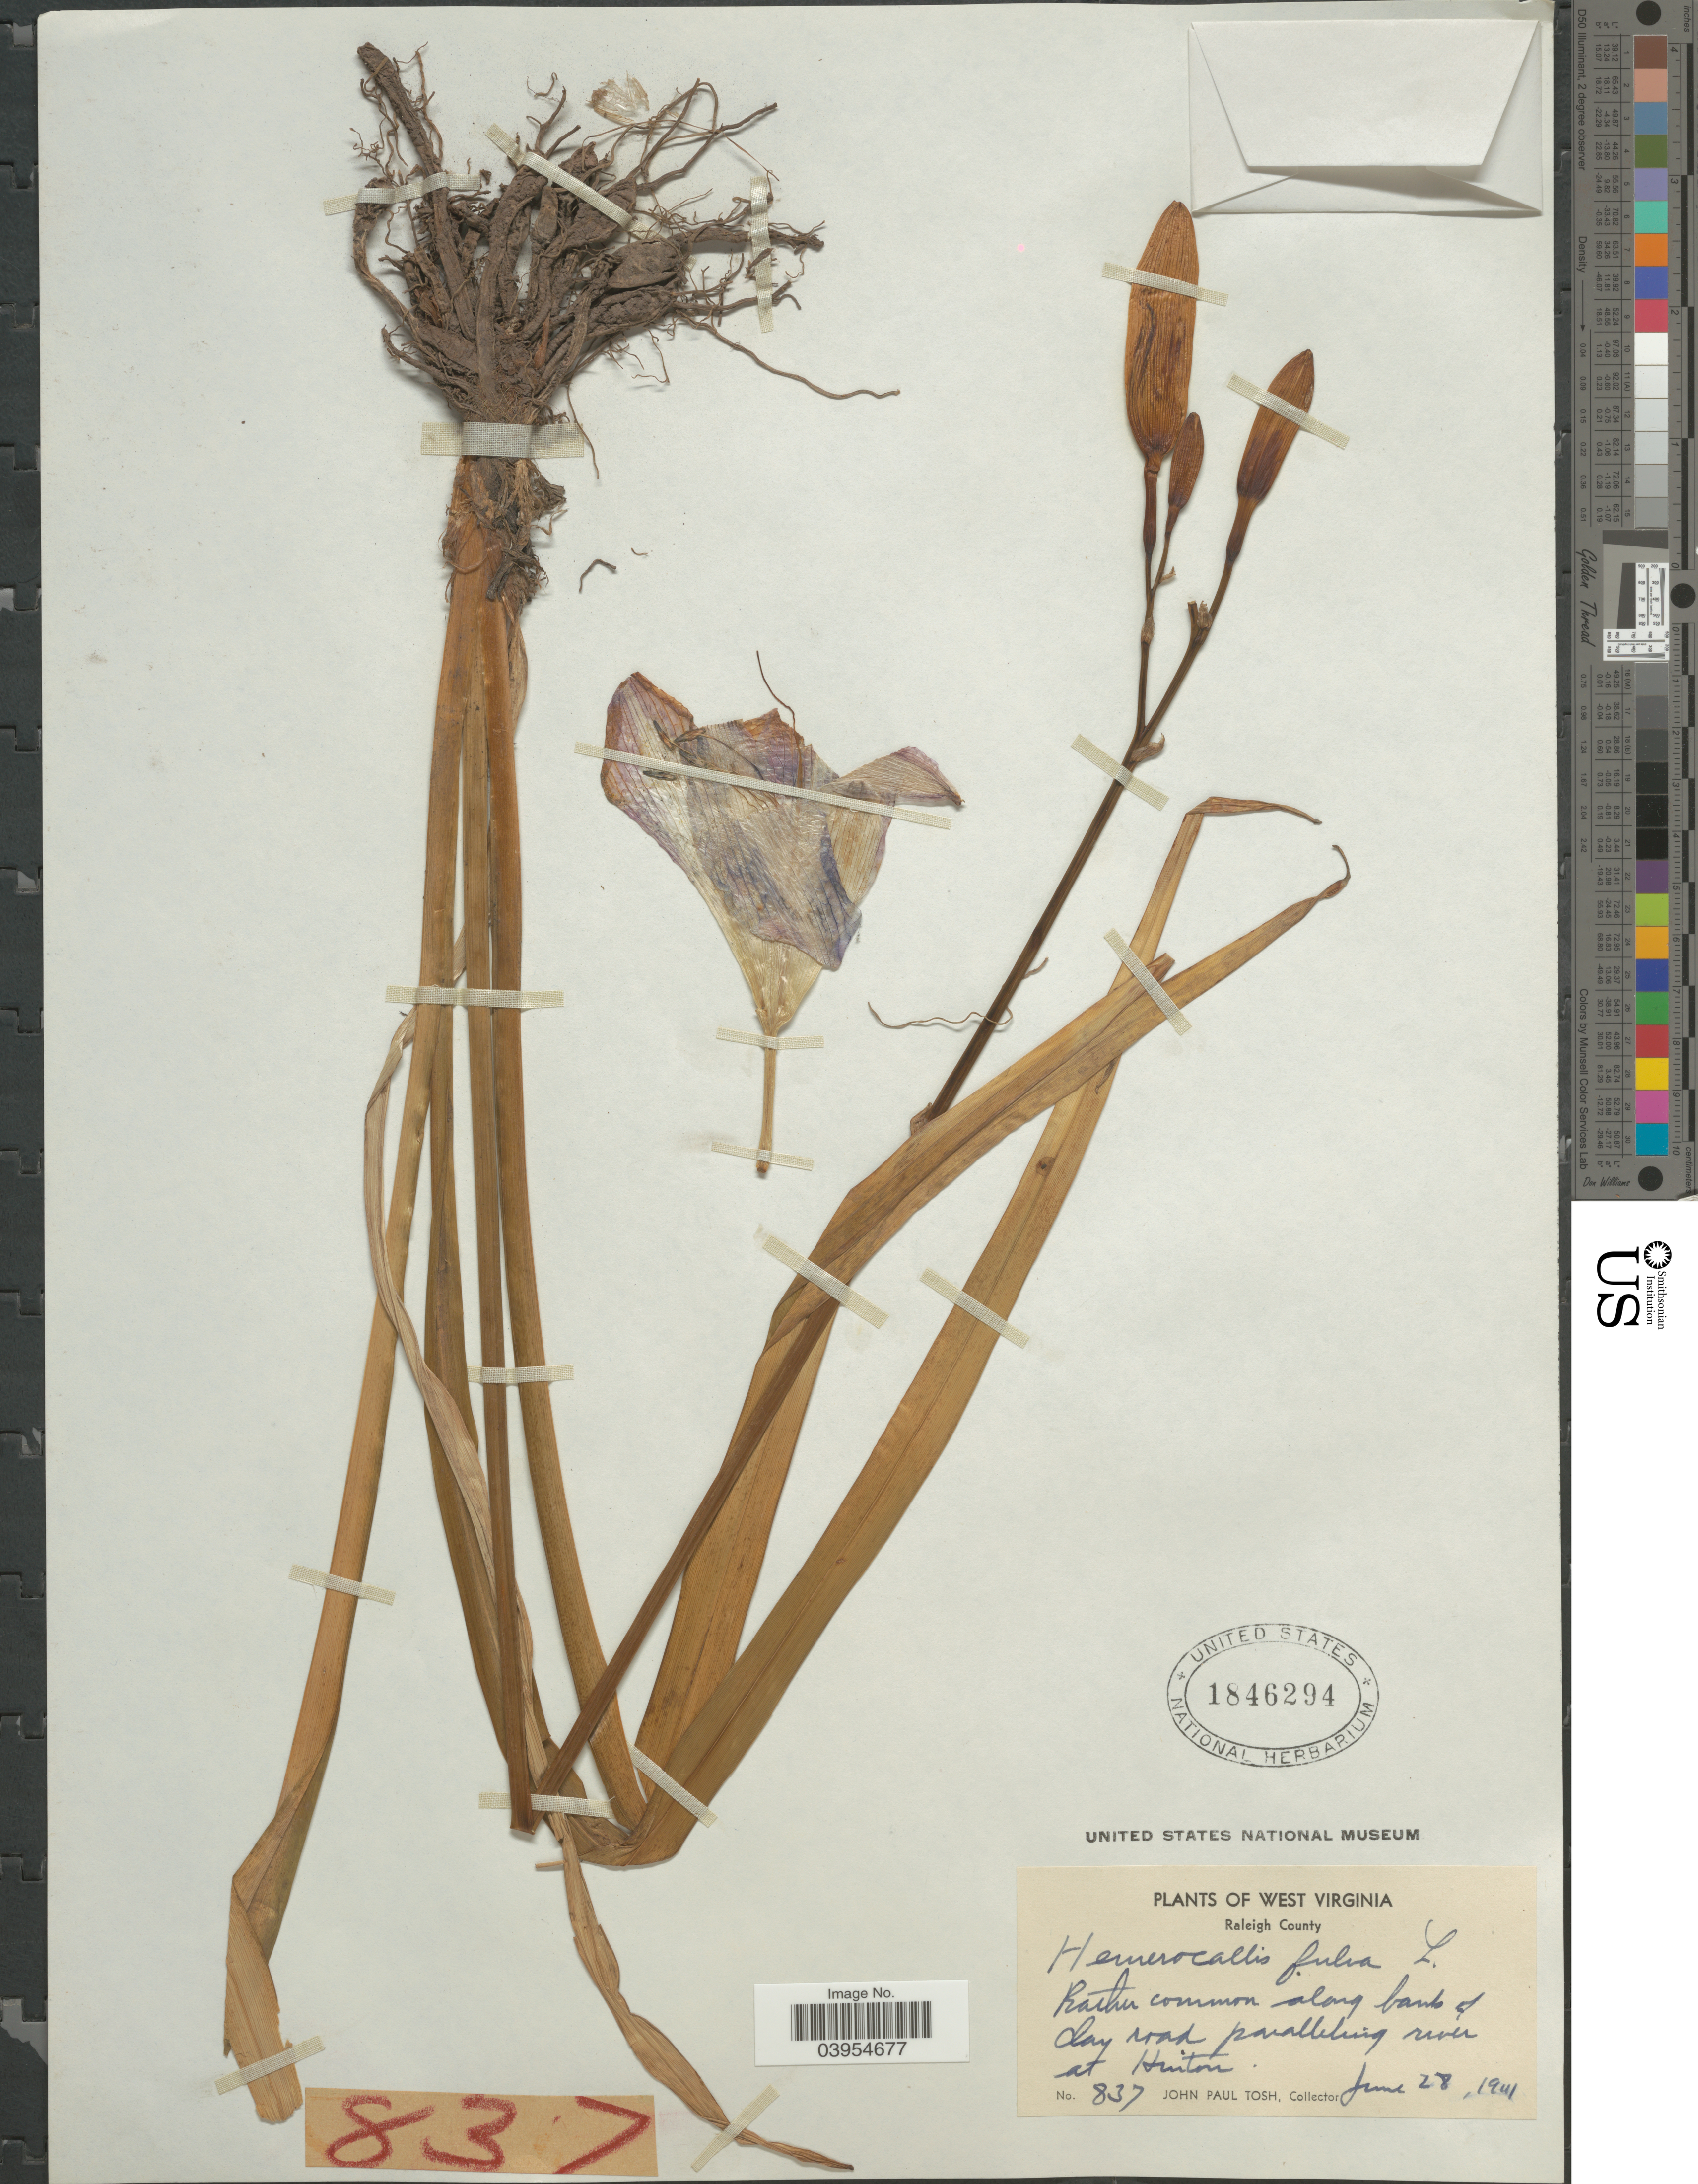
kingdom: Plantae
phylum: Tracheophyta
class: Liliopsida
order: Asparagales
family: Asphodelaceae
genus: Hemerocallis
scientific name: Hemerocallis fulva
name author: L.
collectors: J. Tosh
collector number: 837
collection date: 1941-06-28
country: United States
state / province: West Virginia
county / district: Raleigh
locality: Raleigh County. At Hinton.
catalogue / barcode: US 1846294